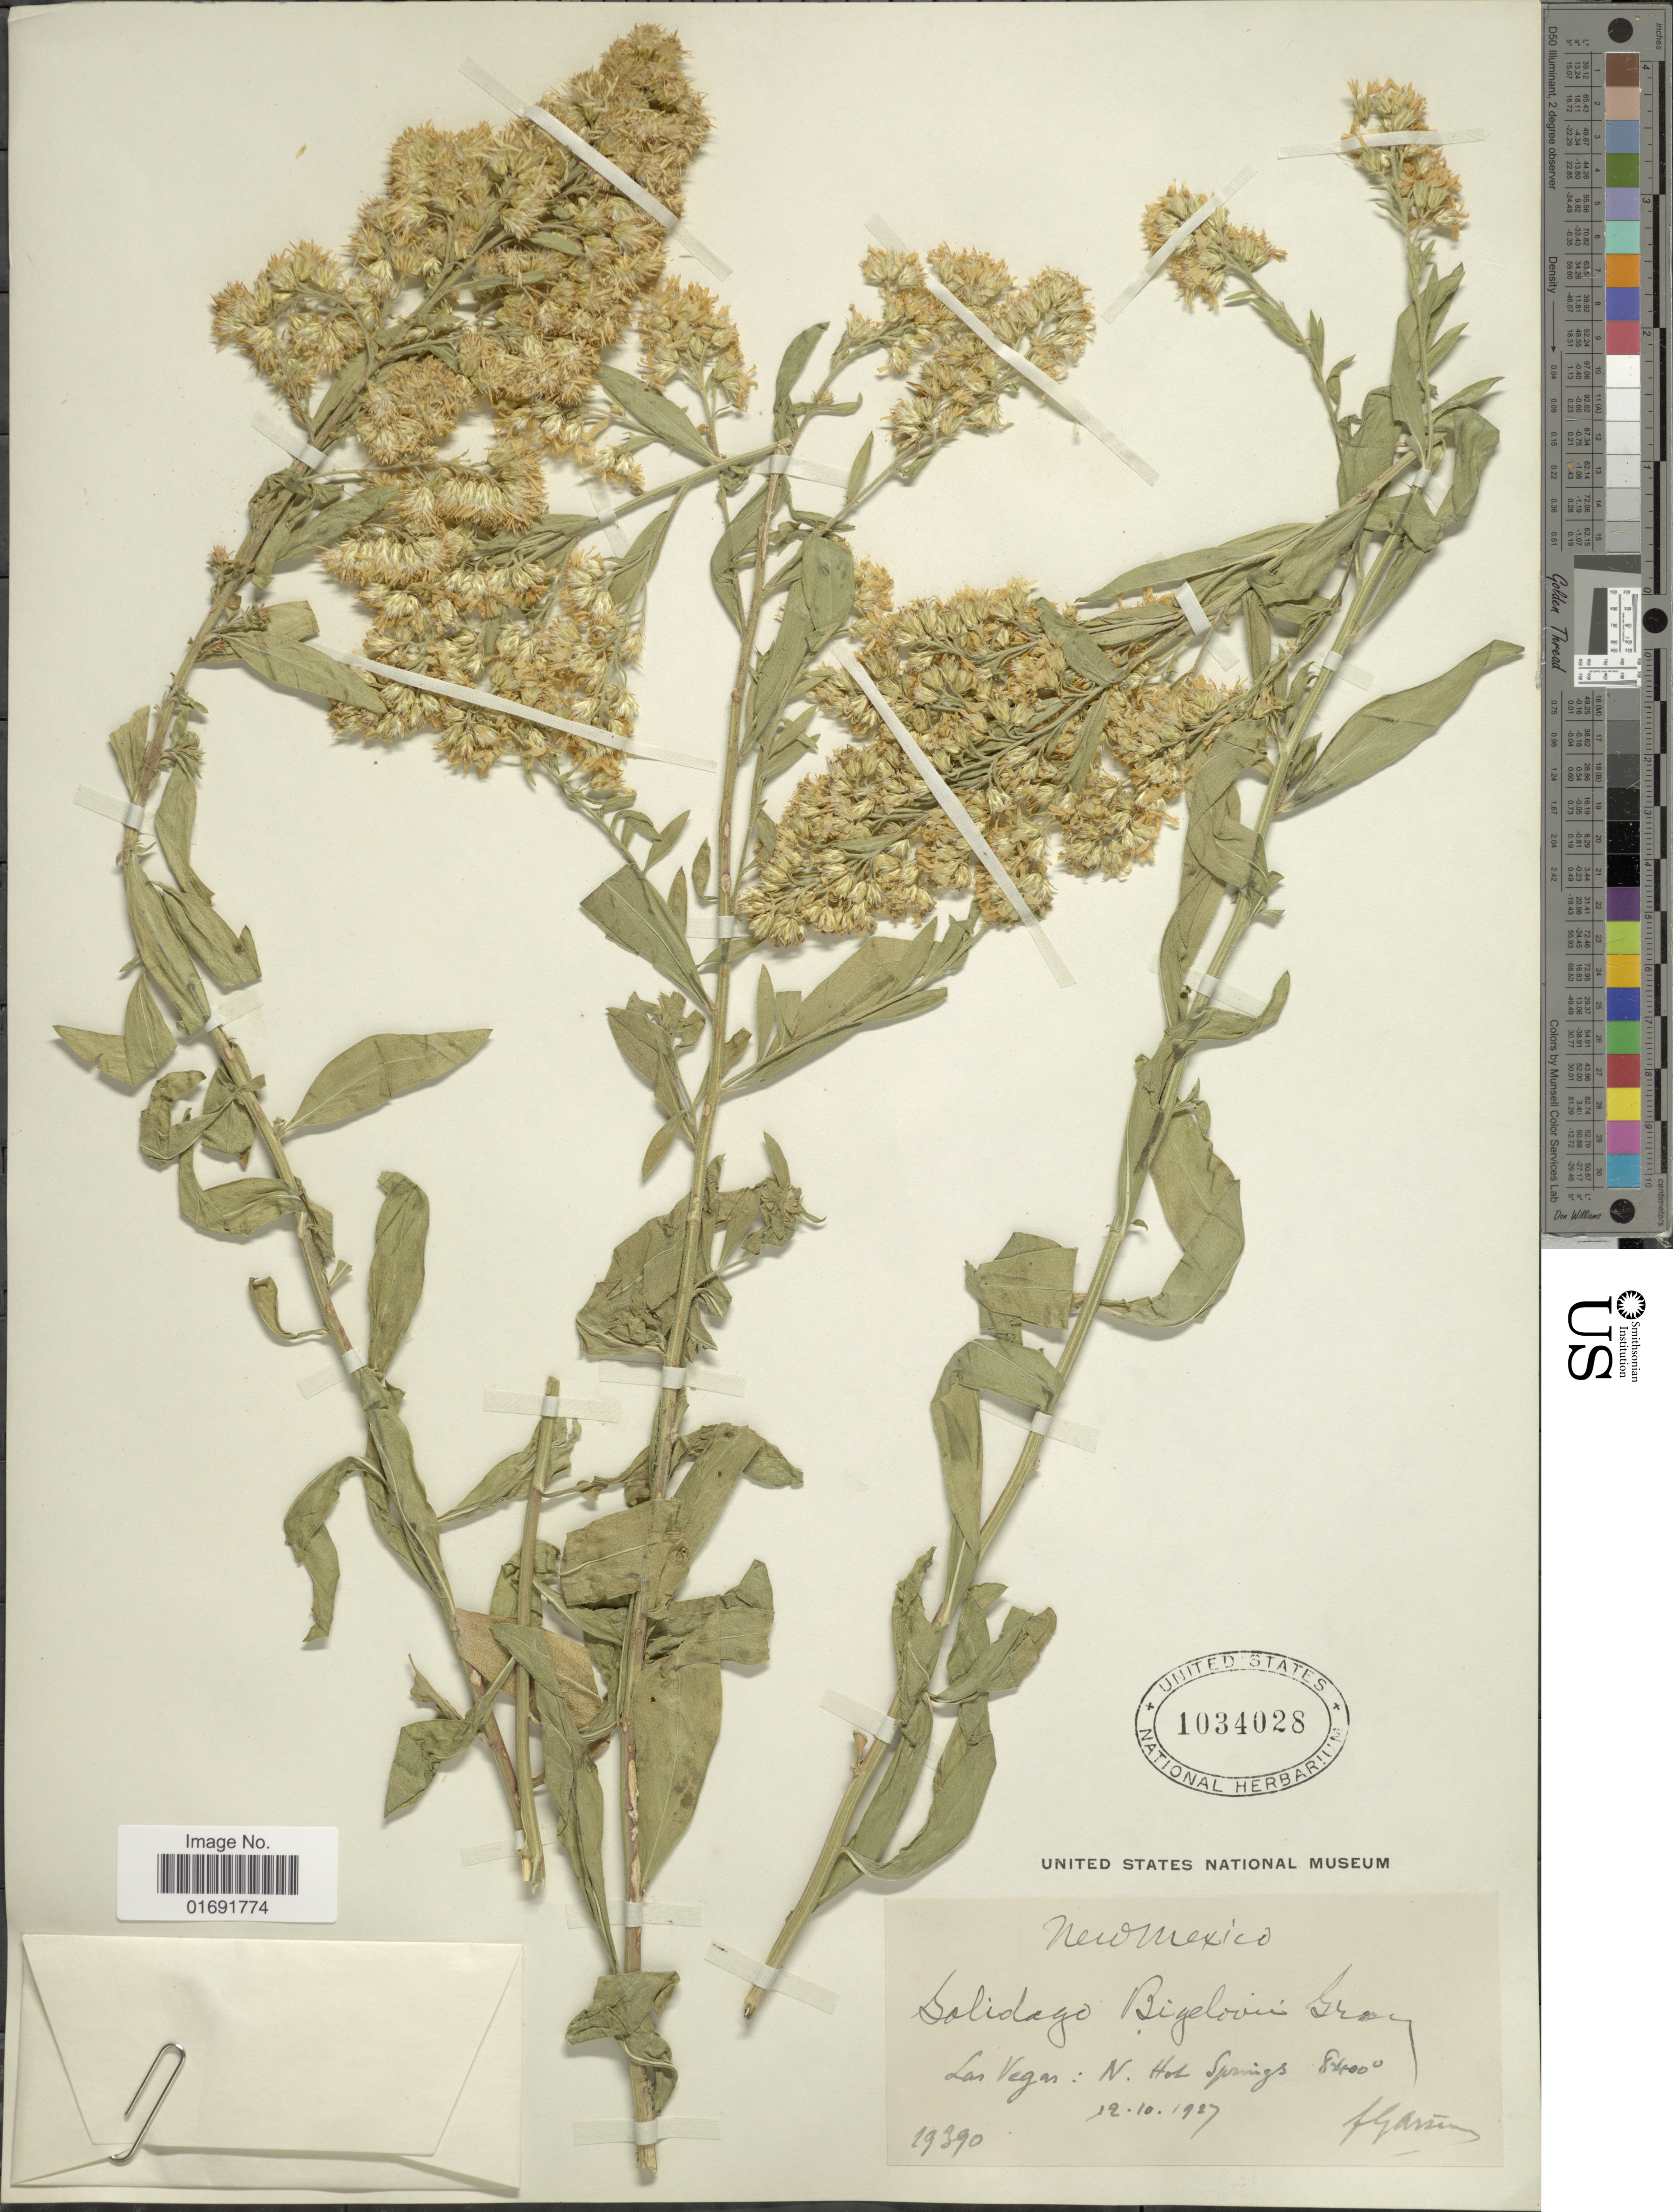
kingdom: Plantae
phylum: Tracheophyta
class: Magnoliopsida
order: Asterales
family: Asteraceae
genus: Solidago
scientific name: Solidago wrightii var. adenophora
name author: S.F. Blake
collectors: F. Arsène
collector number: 19390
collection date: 1927-12-10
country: United States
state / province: New Mexico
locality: Las Vegas, N. Hot Springs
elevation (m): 2560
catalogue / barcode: US 1034028